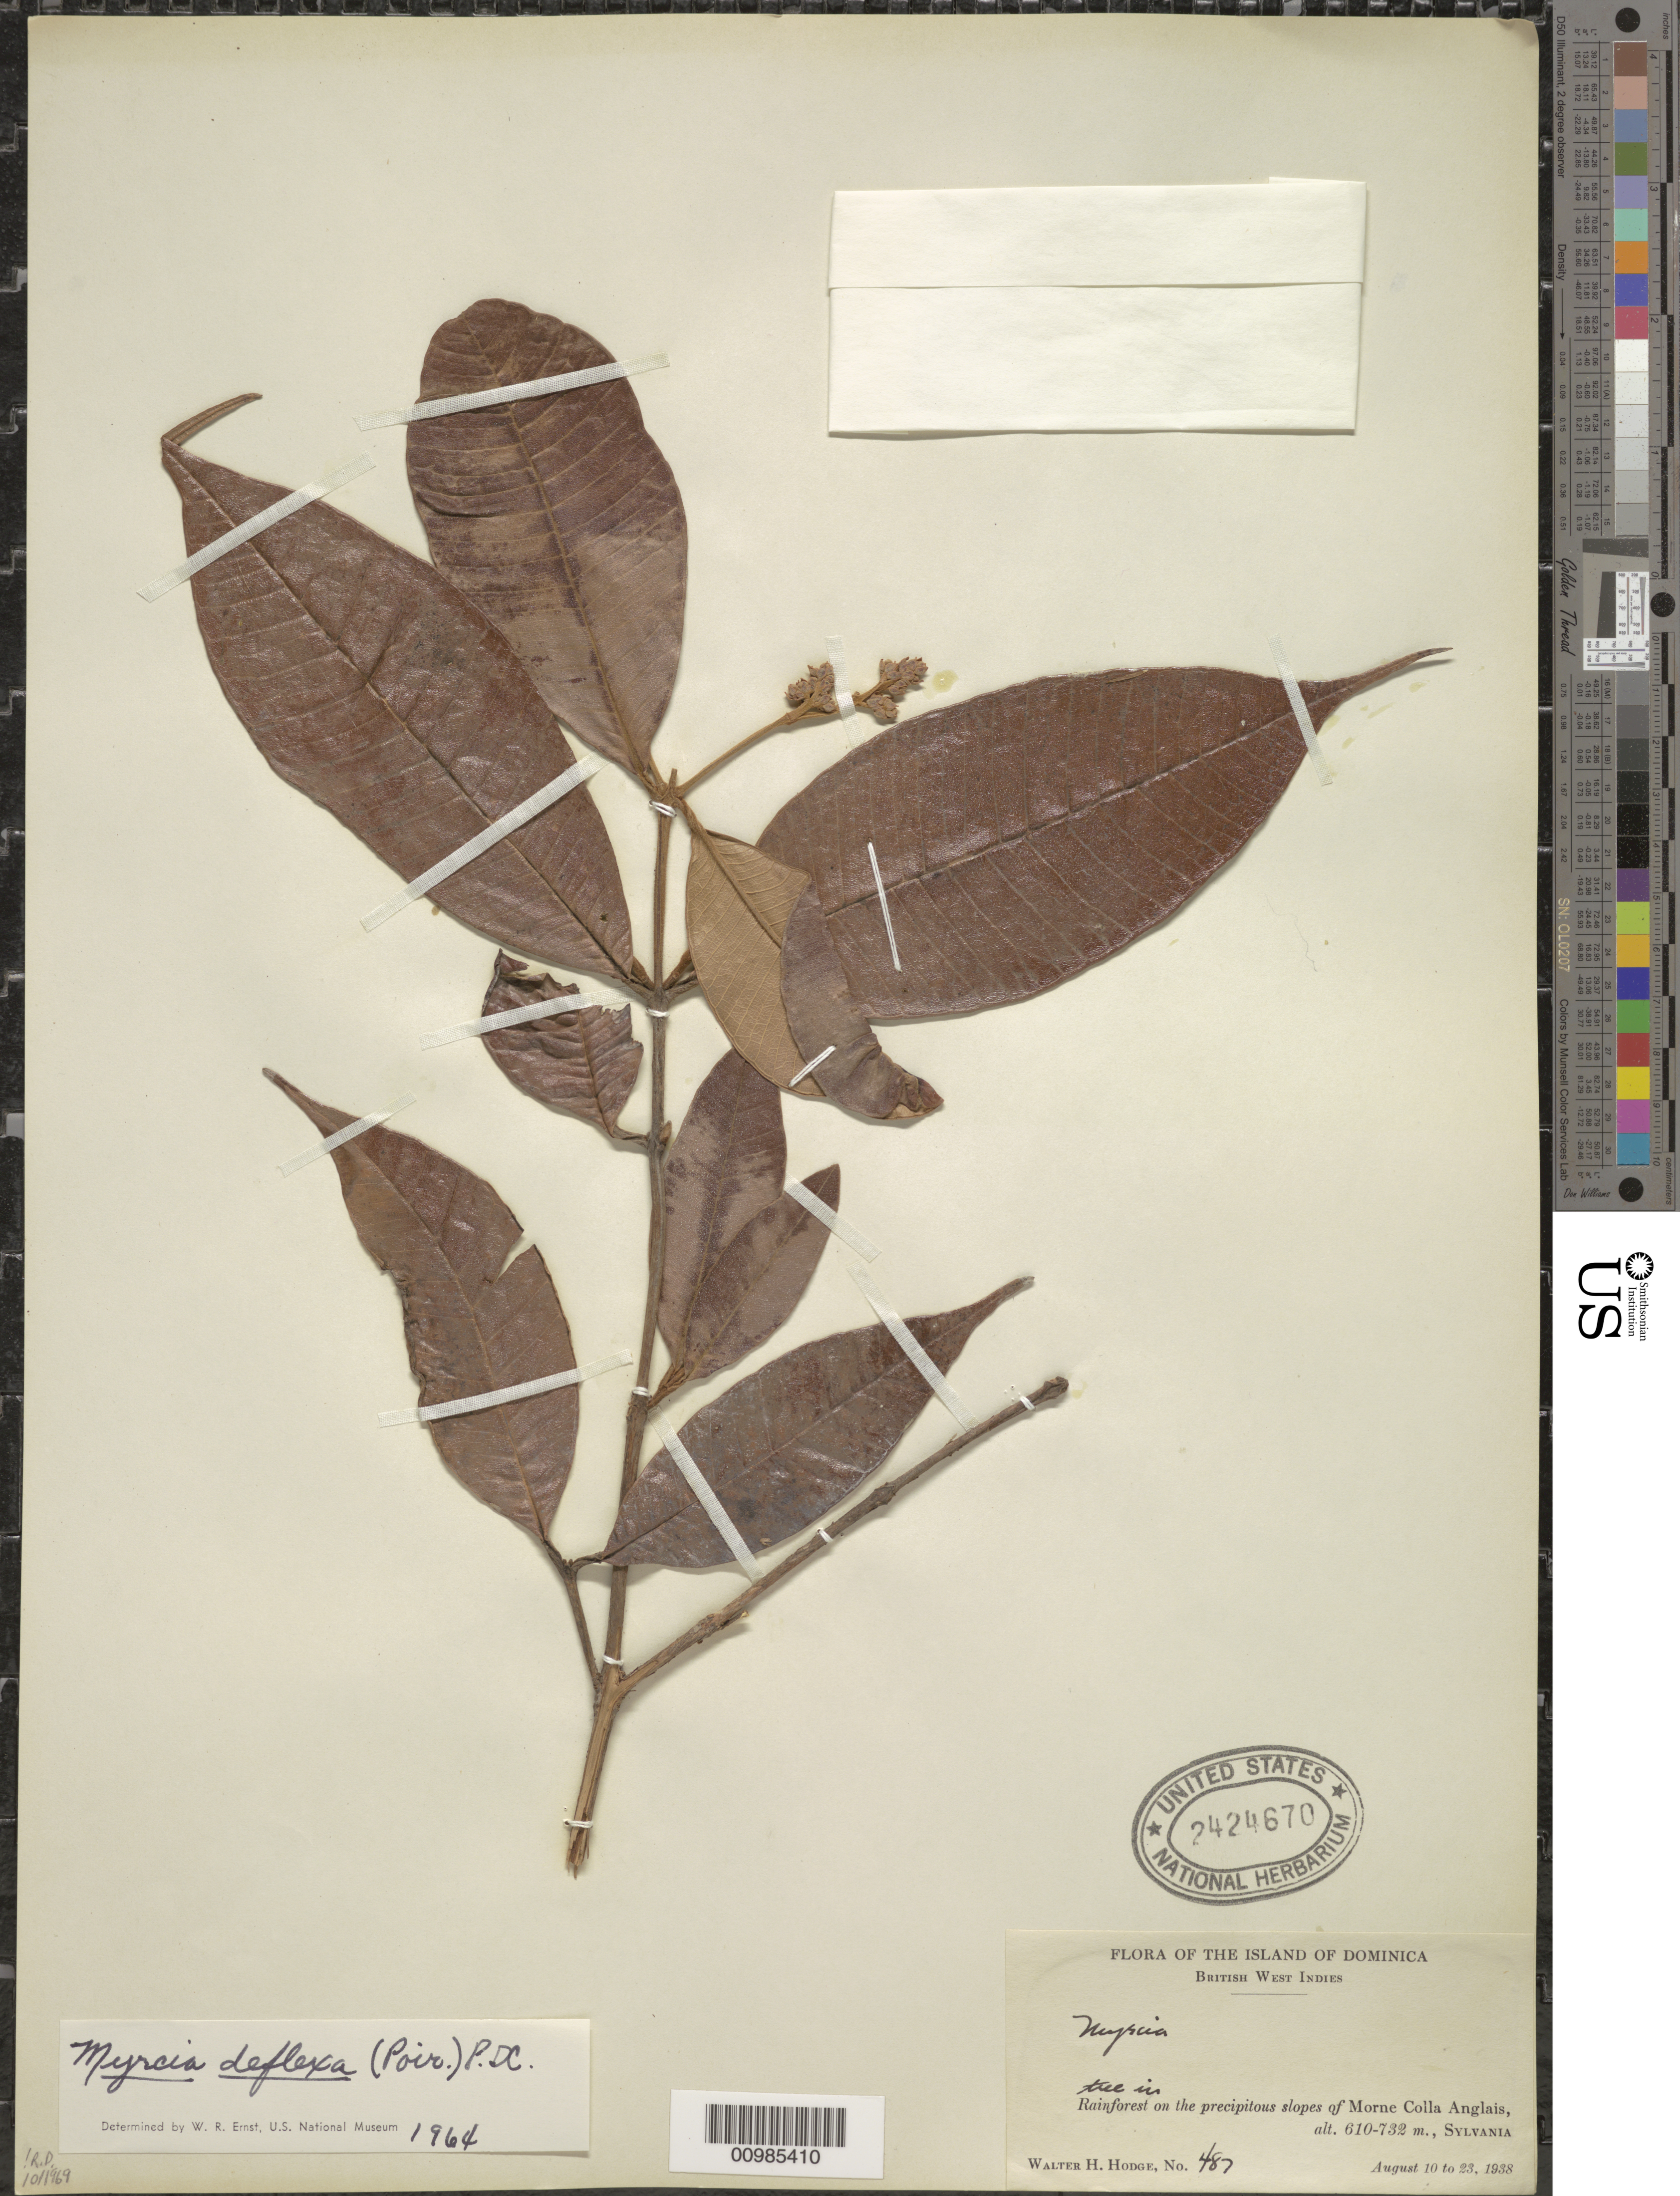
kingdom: Plantae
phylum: Tracheophyta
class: Magnoliopsida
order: Myrtales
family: Myrtaceae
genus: Myrcia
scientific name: Myrcia deflexa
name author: (Poir.) DC.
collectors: W. Hodge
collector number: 487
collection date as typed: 10 Aug 1938 to 23 Aug 1938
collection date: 1938-08-10/1938-08-23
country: Dominica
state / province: St. Paul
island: Dominica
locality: Morne Colla Anglais, Sylvania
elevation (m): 610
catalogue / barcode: US 2424670